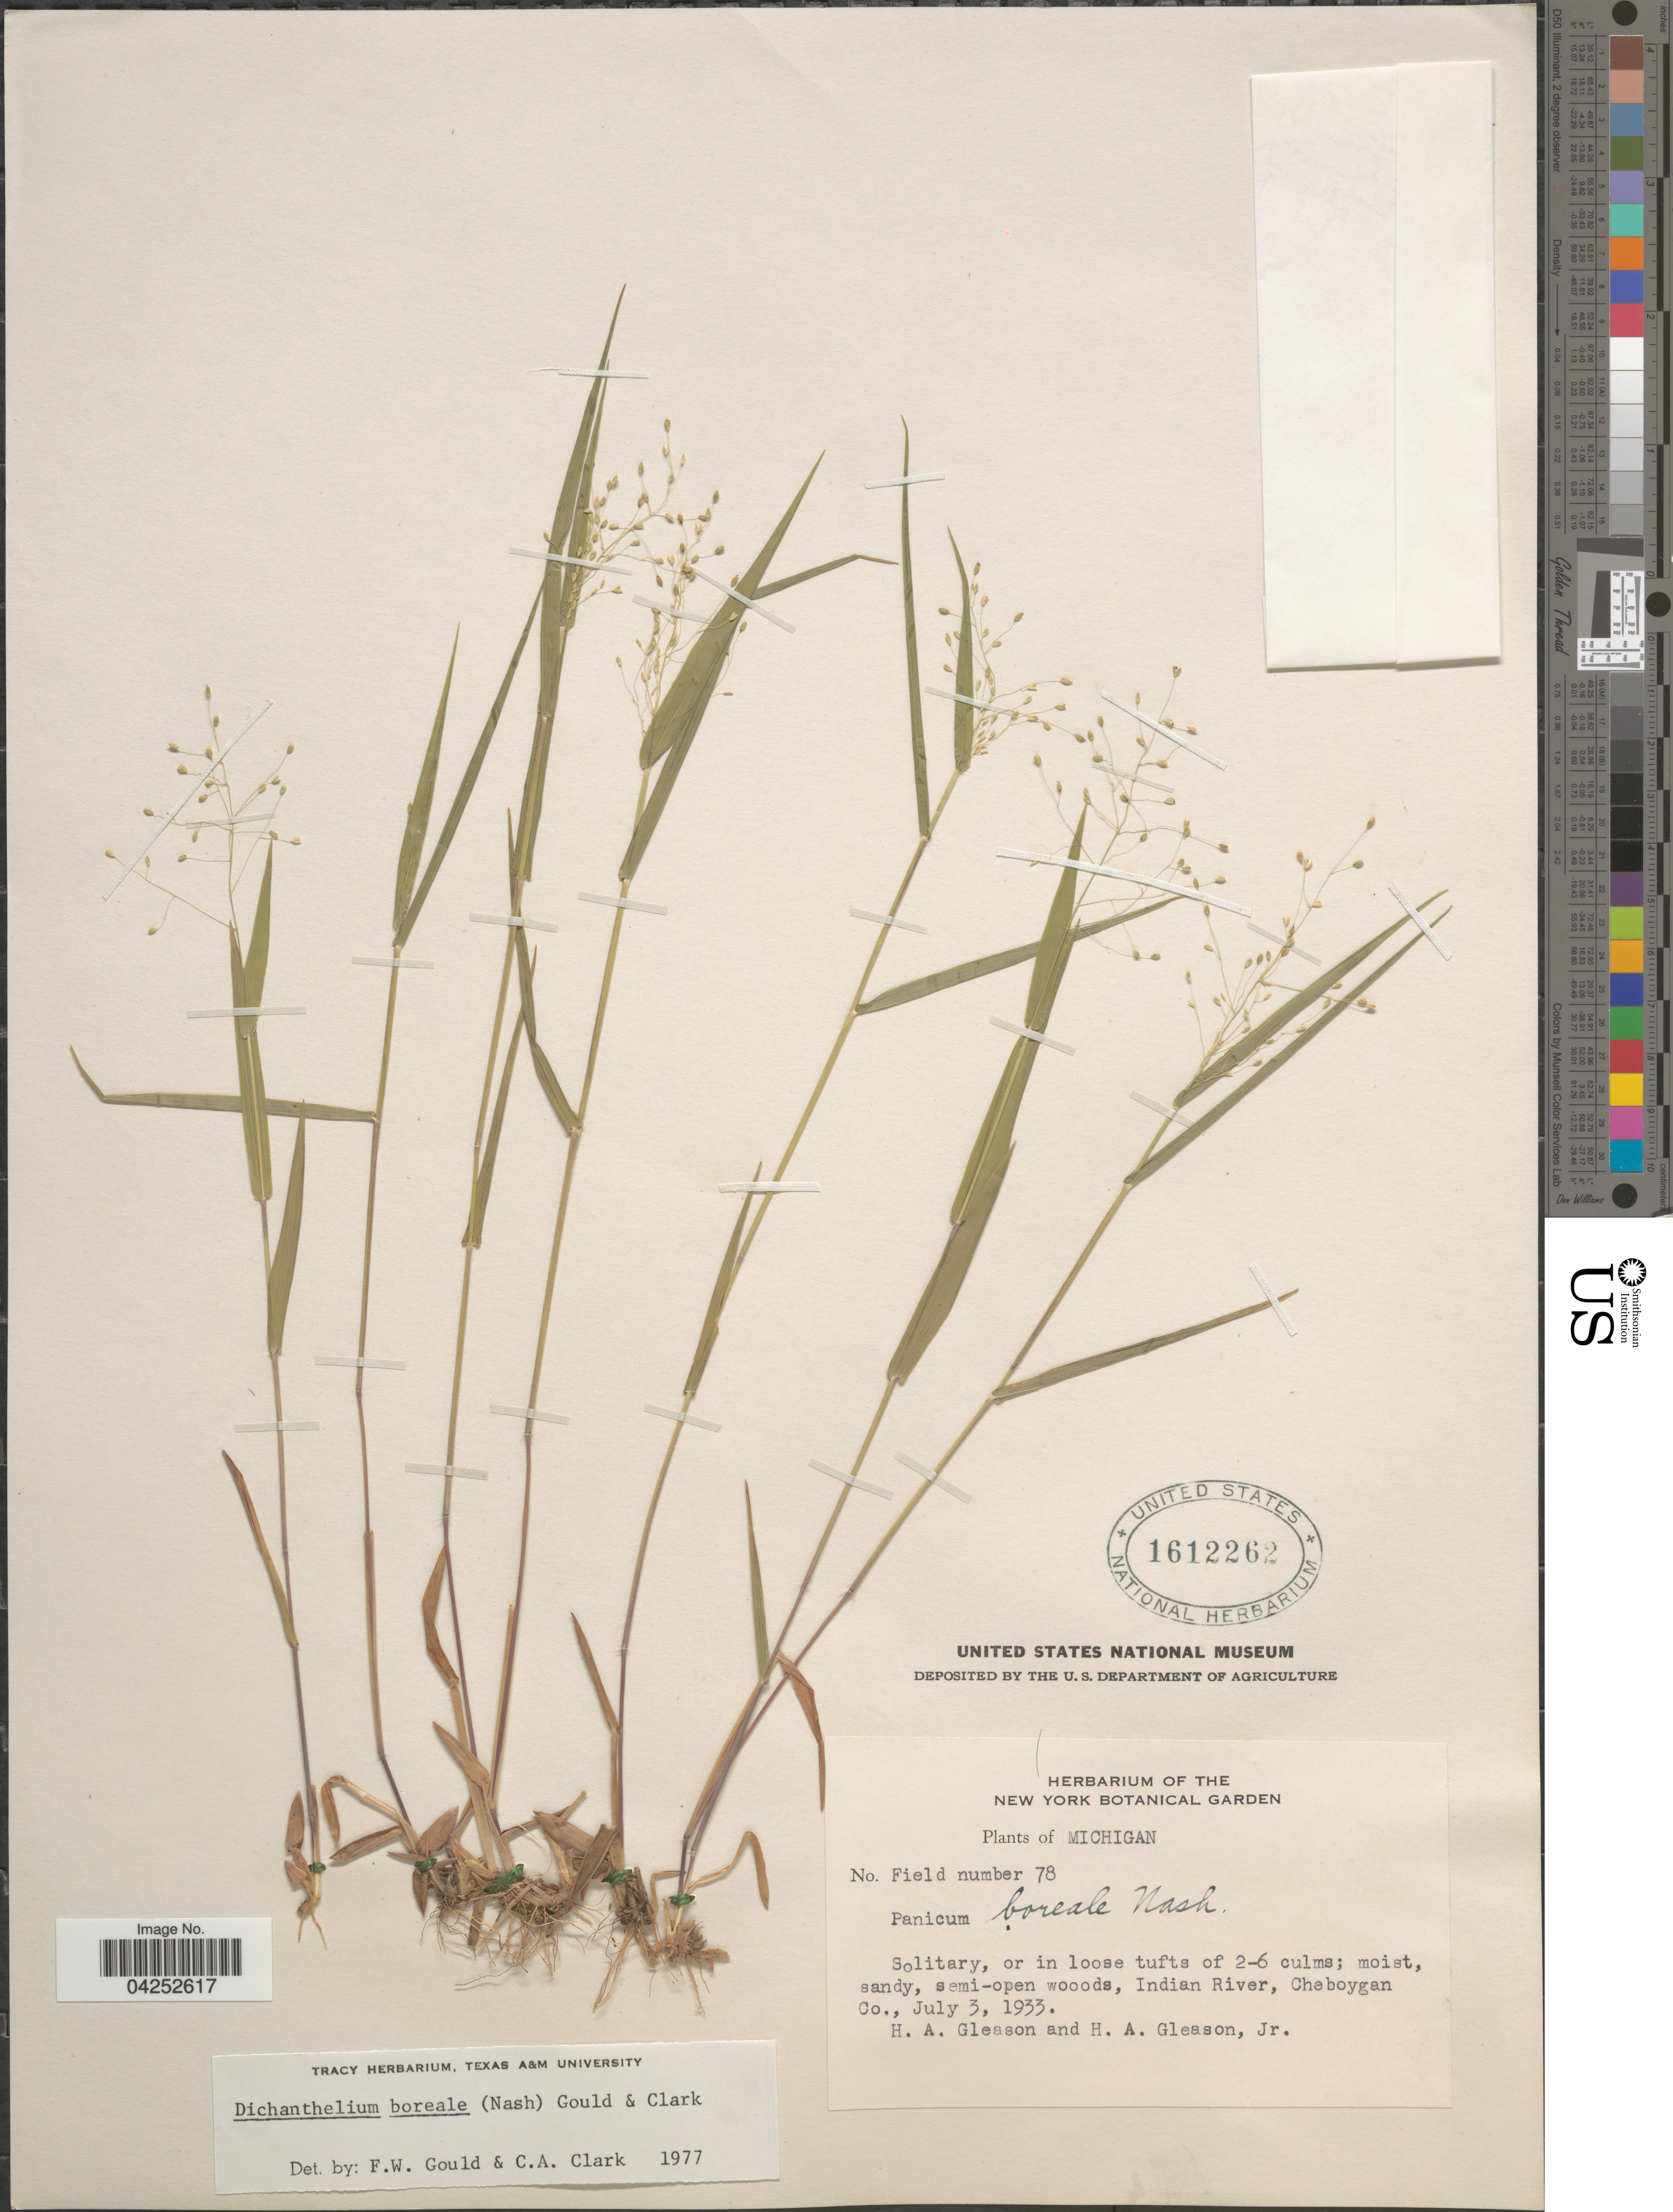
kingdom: Plantae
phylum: Tracheophyta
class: Liliopsida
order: Poales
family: Poaceae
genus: Dichanthelium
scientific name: Dichanthelium boreale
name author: (Nash) Freckmann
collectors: H. A. Gleason & H. Gleason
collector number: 78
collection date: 1933-07-03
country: United States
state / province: Michigan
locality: Indian River, Cheboygan Co.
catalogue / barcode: US 1612262